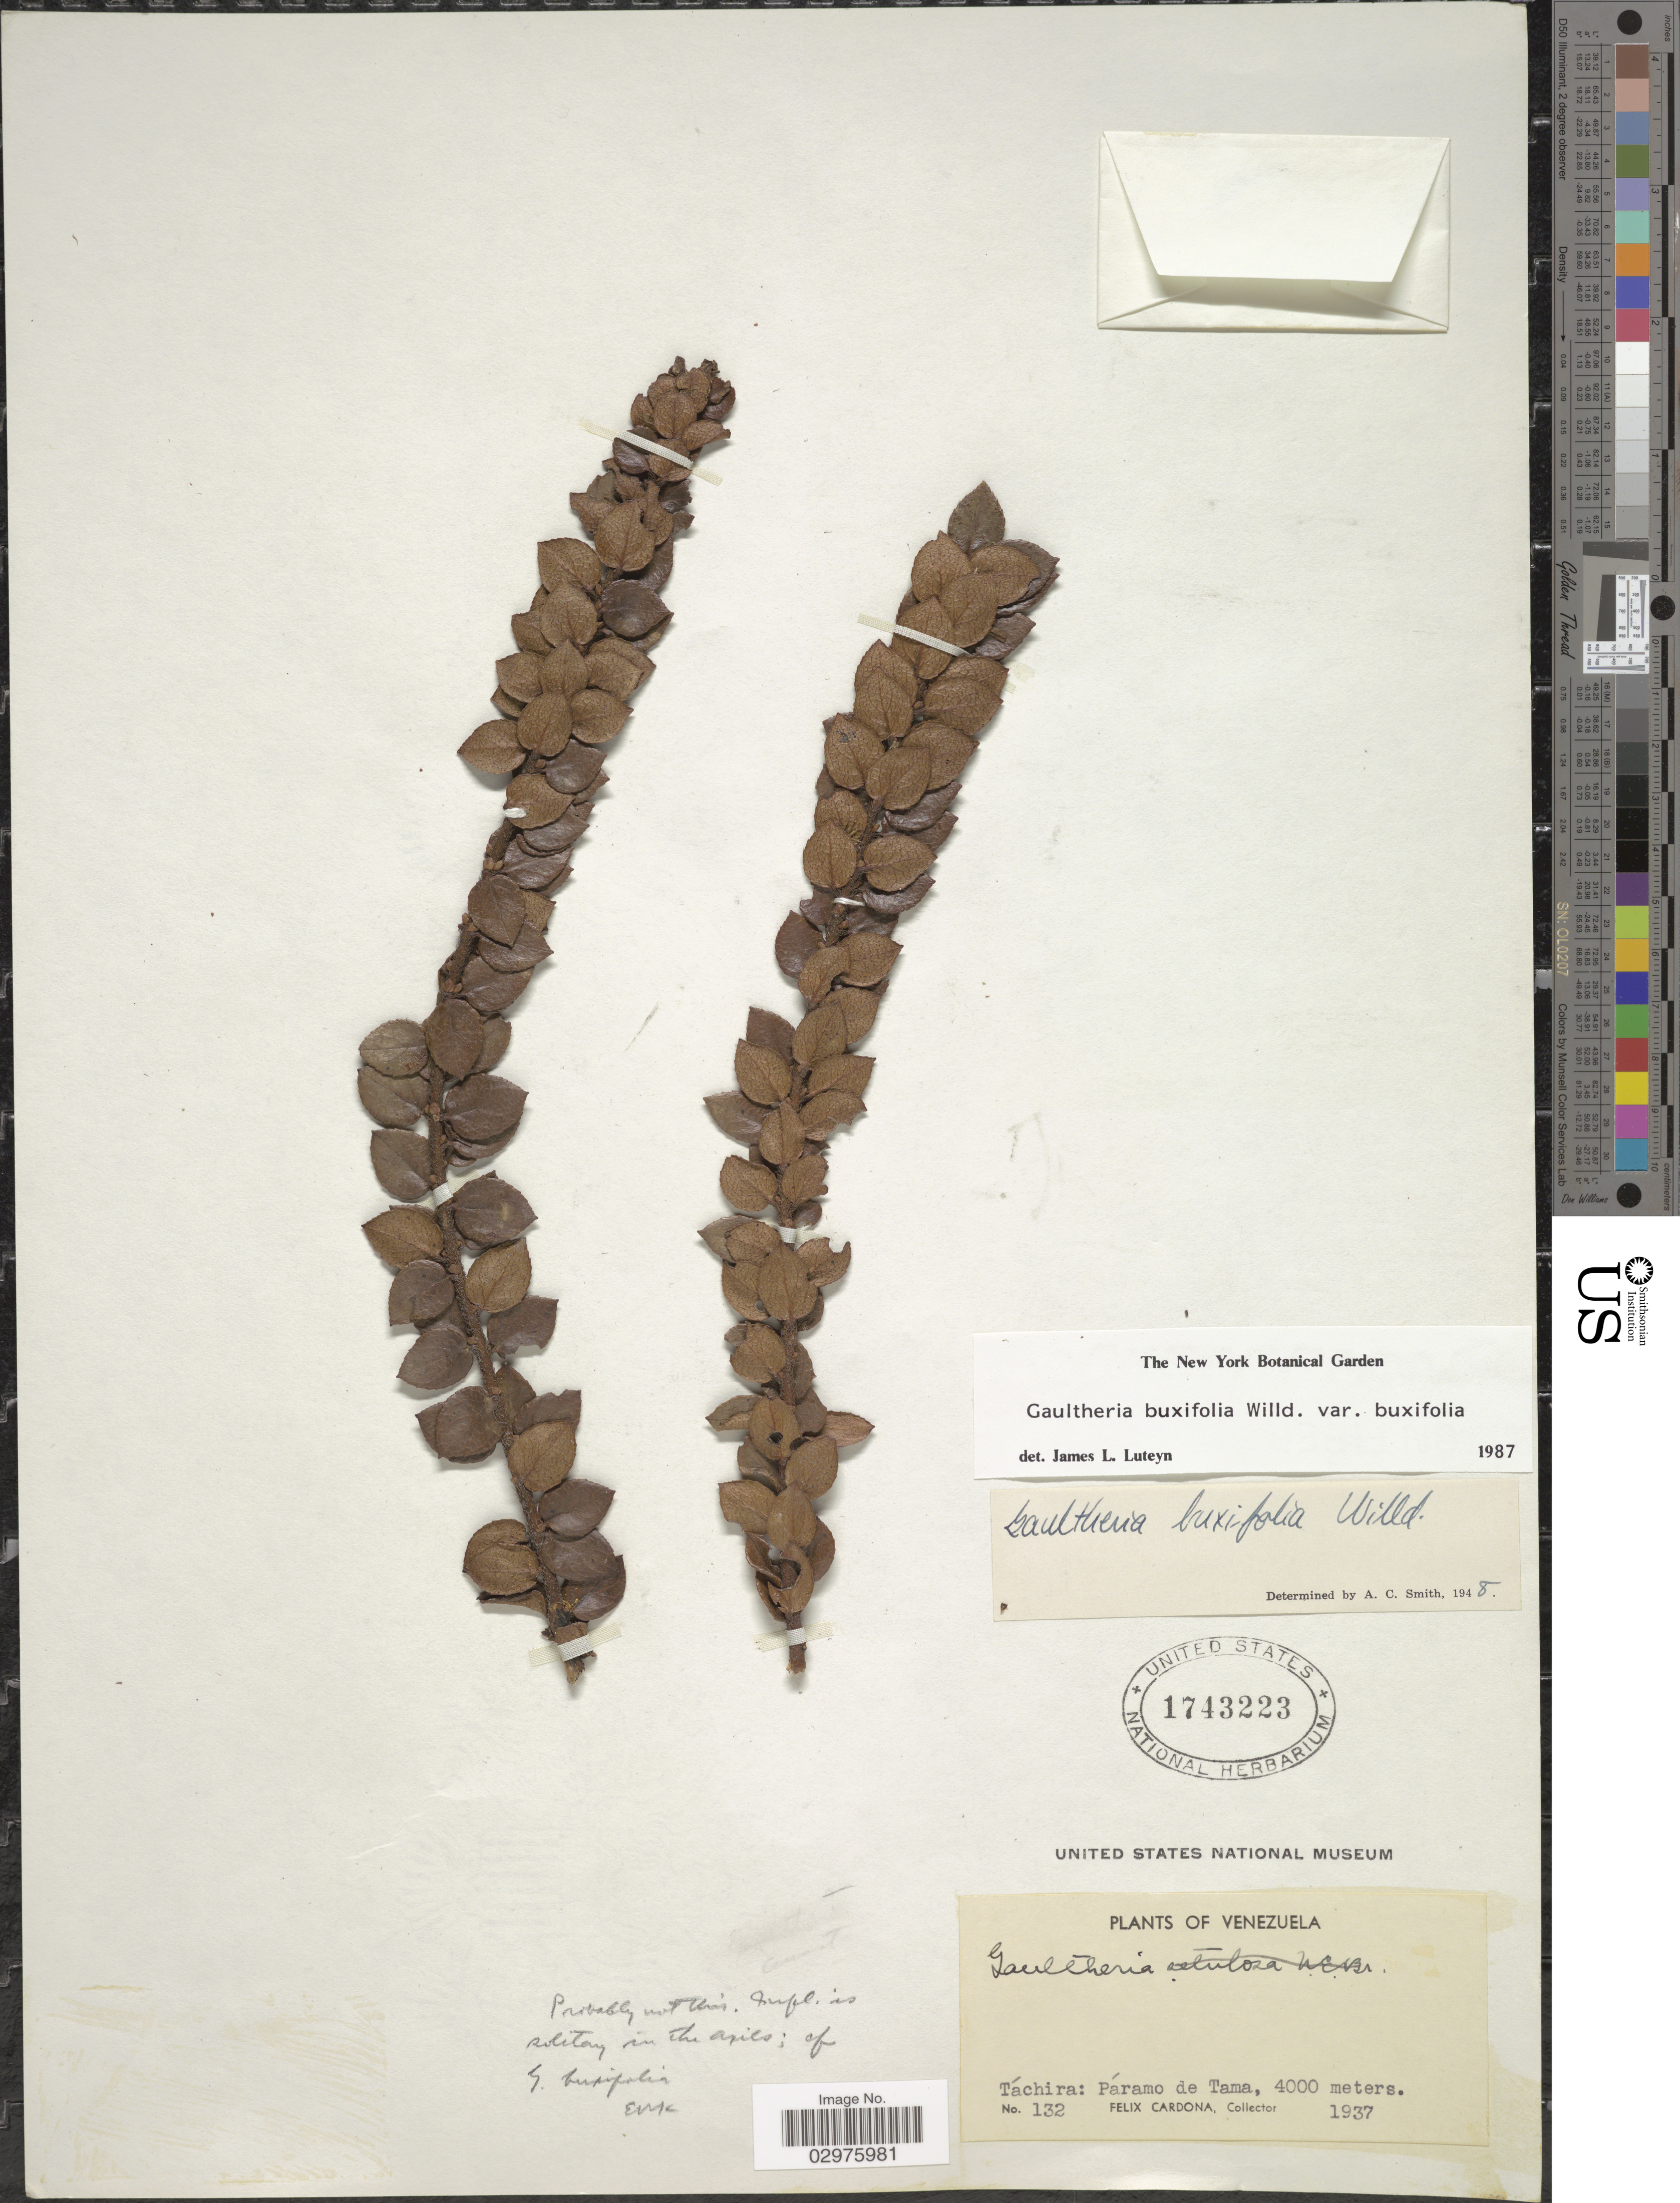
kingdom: Plantae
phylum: Tracheophyta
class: Magnoliopsida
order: Ericales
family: Ericaceae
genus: Gaultheria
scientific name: Gaultheria buxifolia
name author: Willd.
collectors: F. Cardona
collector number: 132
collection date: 1937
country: Venezuela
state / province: Tachira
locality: Táchira: Páramo de Tama.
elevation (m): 4000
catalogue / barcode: US 1743223